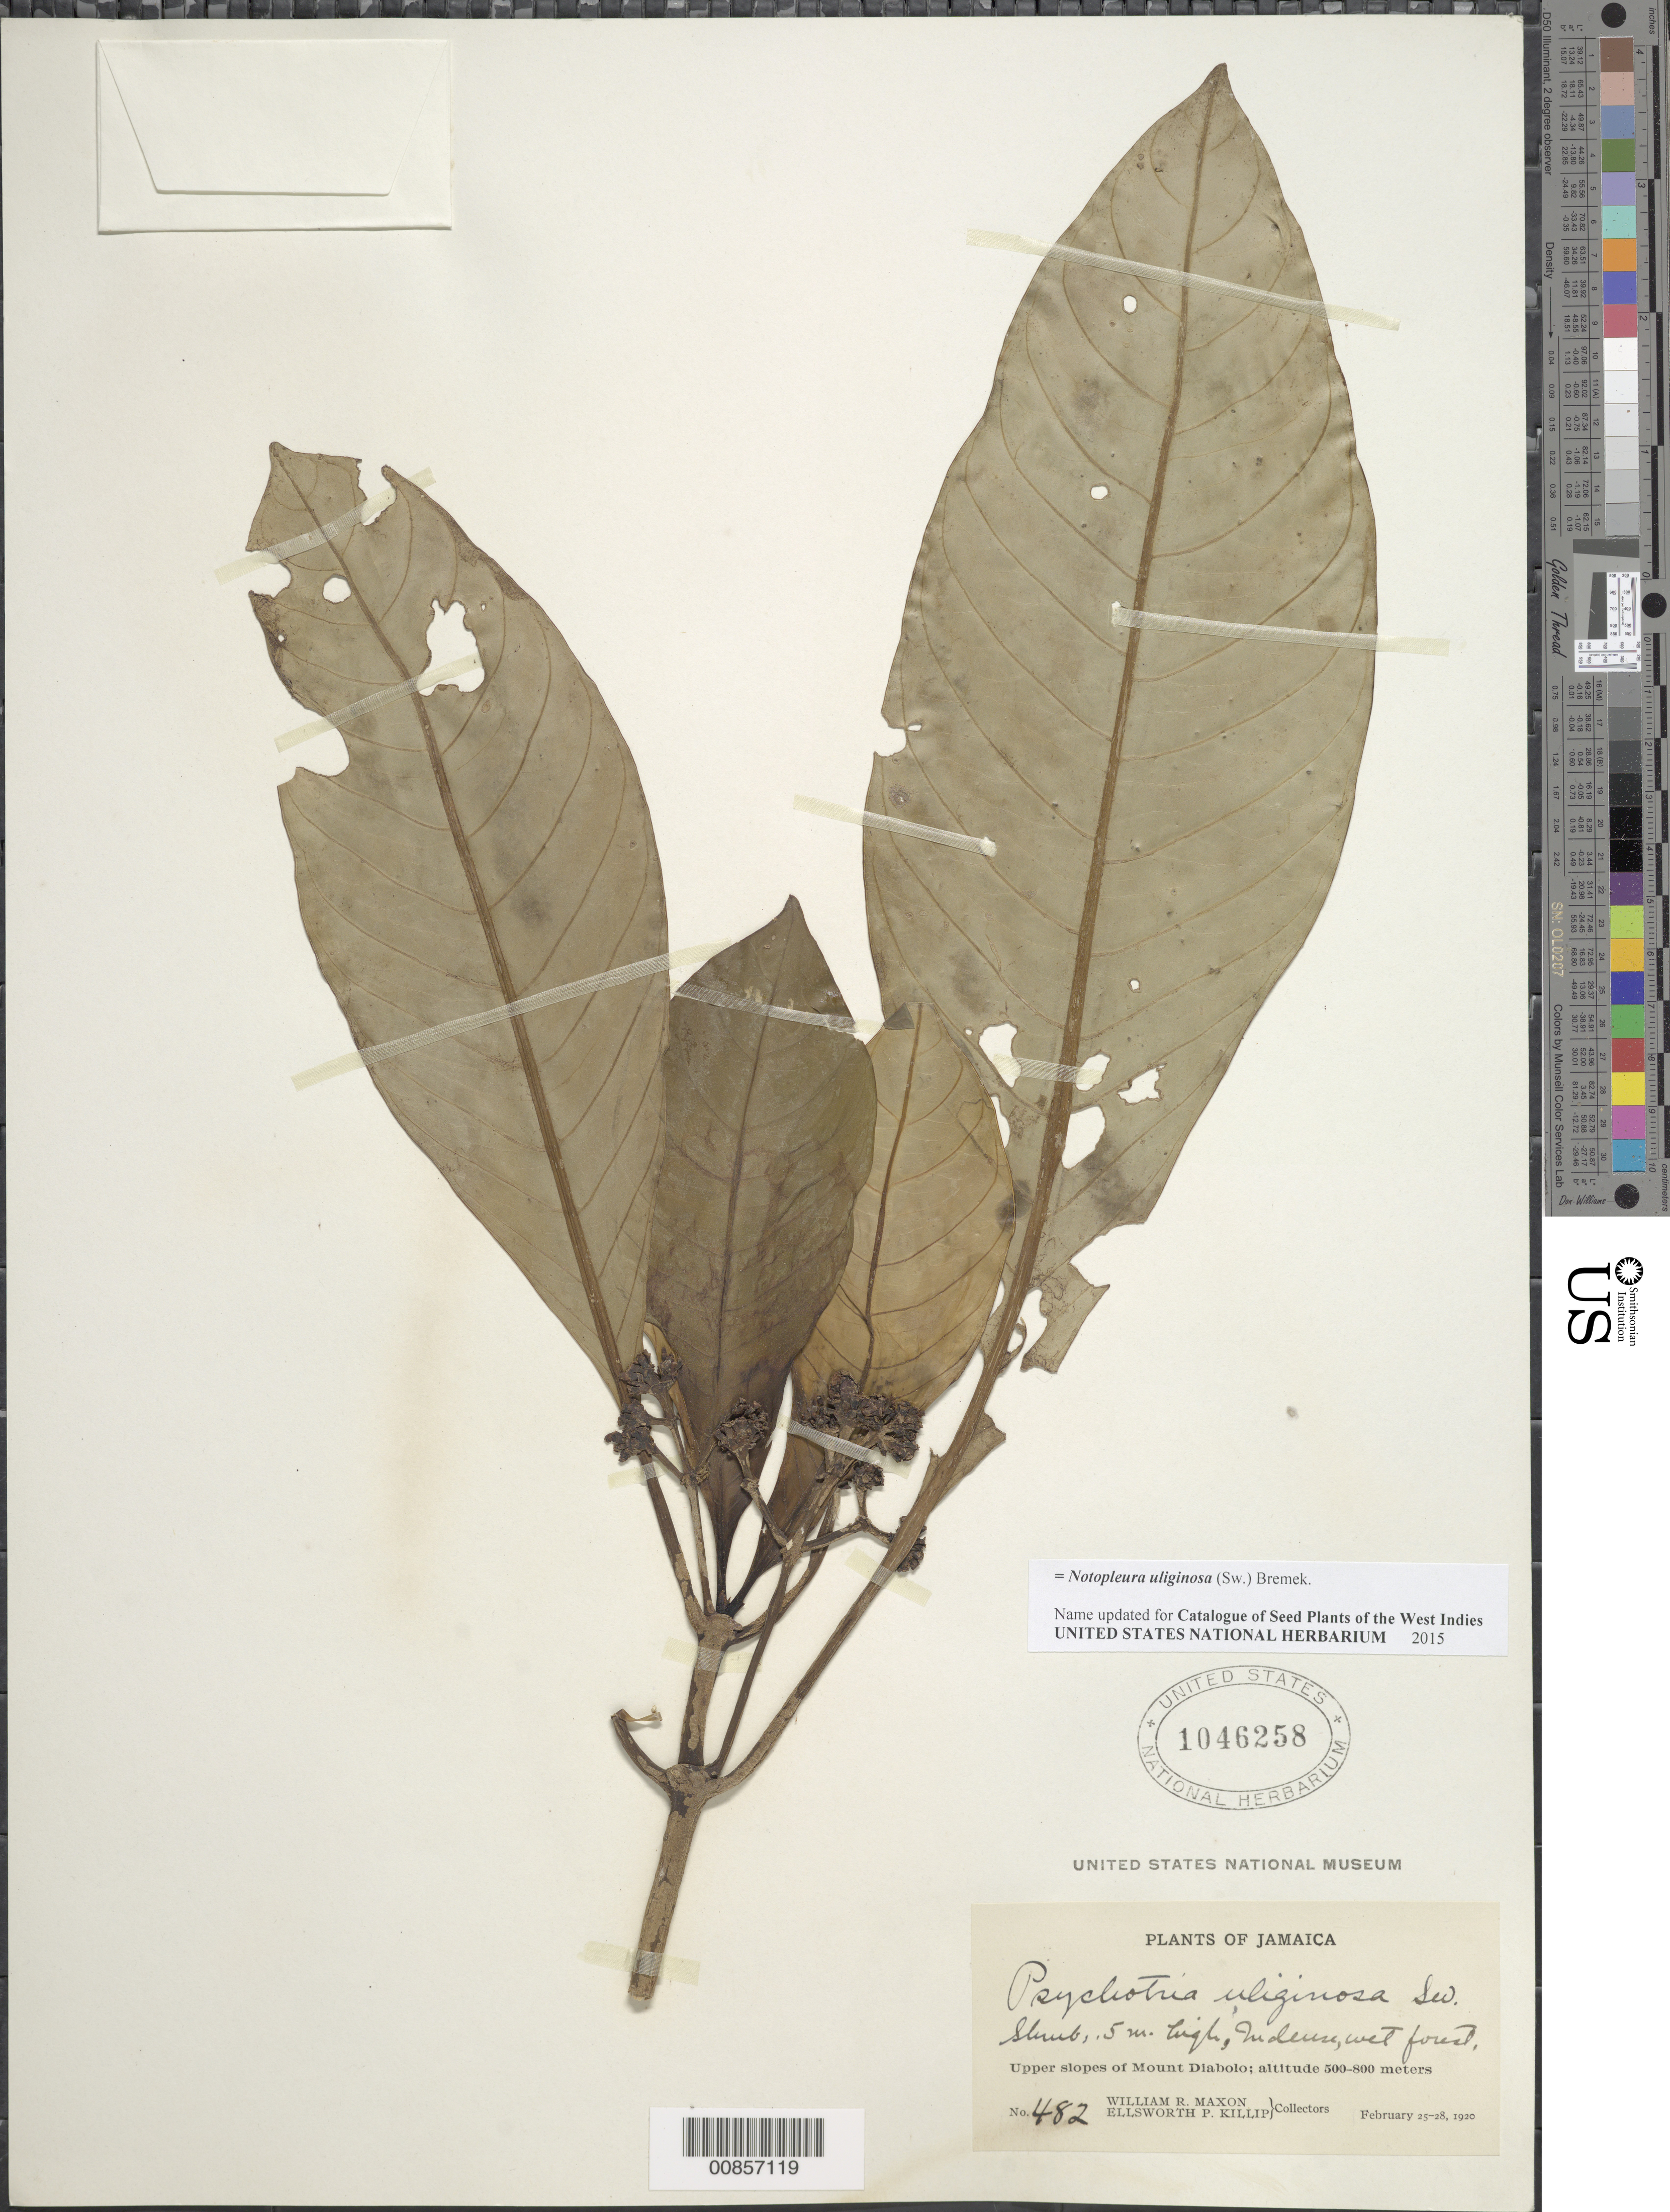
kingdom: Plantae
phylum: Tracheophyta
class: Magnoliopsida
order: Gentianales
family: Rubiaceae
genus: Notopleura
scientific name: Notopleura uliginosa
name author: (Sw.) Bremek.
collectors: W. R. Maxon & E. P. Killip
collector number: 482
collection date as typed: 25 Feb 1920 to 28 Feb 1920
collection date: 1920-02-25/1920-02-28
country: Jamaica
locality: Upper slopes of Mount Diablo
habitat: In dense wet forest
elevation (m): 500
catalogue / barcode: US 1046258